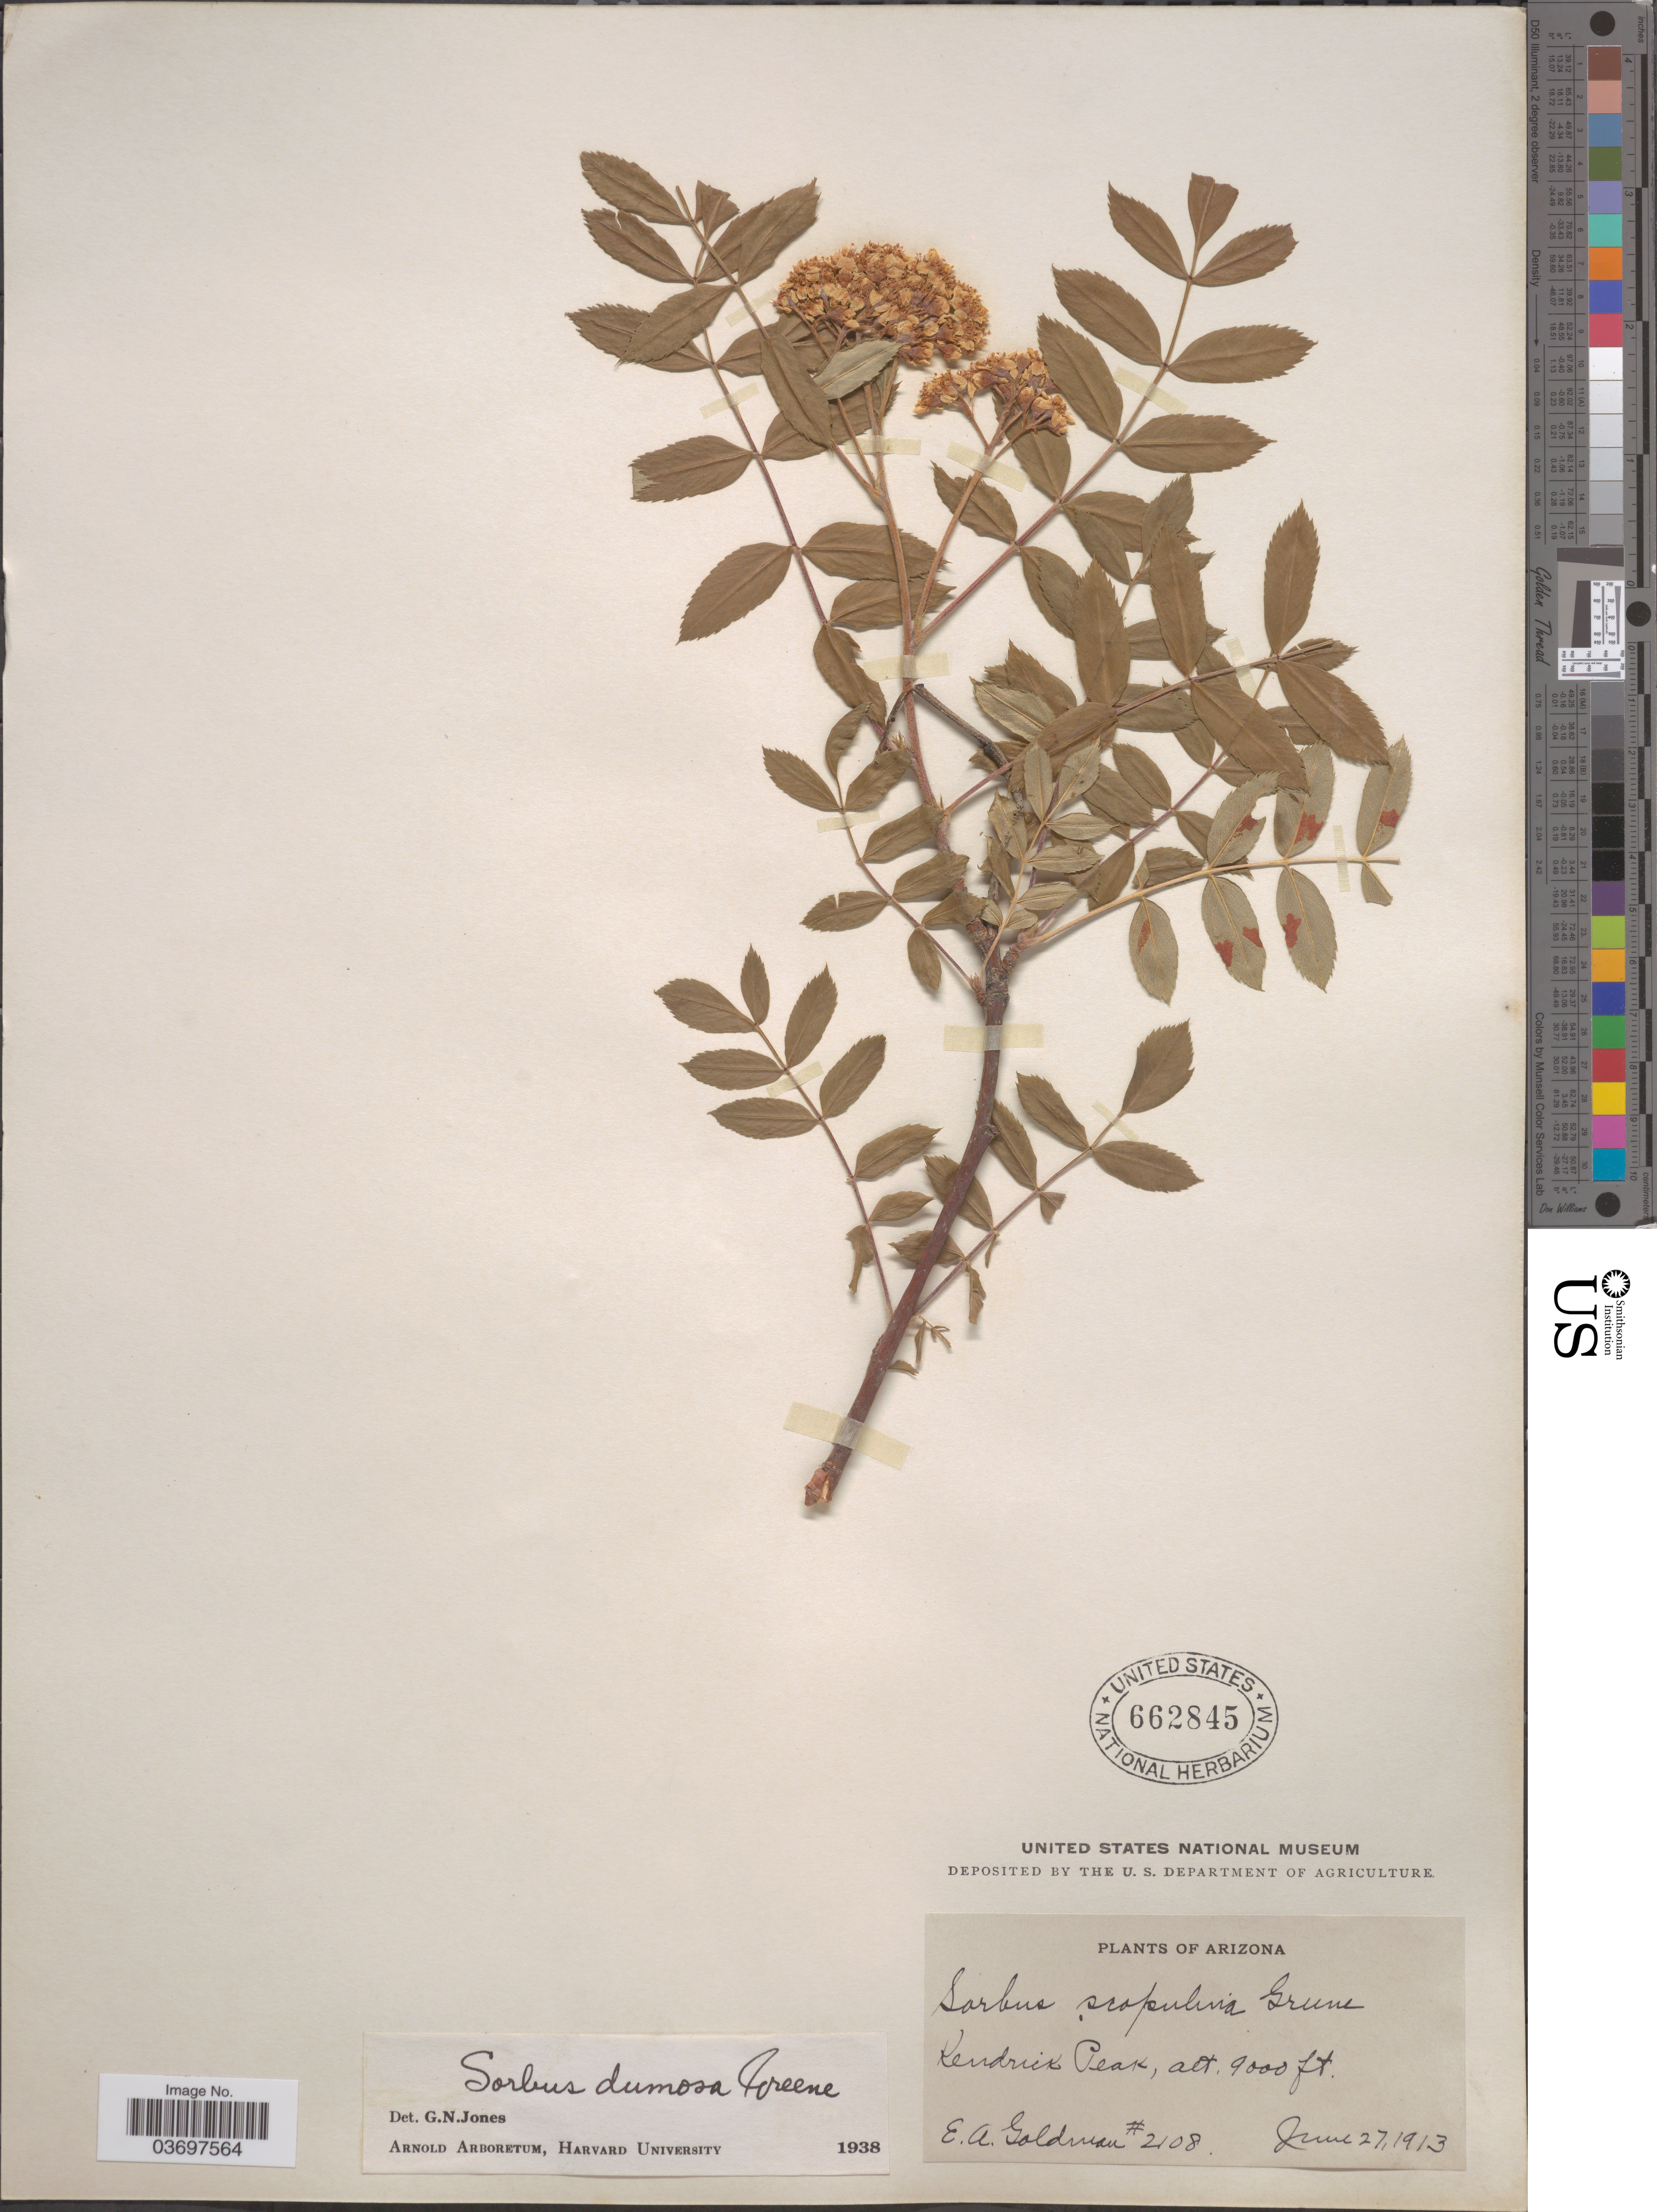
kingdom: Plantae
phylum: Tracheophyta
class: Magnoliopsida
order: Rosales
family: Rosaceae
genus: Sorbus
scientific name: Sorbus dumosa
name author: Greene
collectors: E. A. Goldman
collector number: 2108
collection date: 1913-06-27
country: United States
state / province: Arizona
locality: Kendrick Peak.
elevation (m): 2743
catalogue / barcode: US 662845